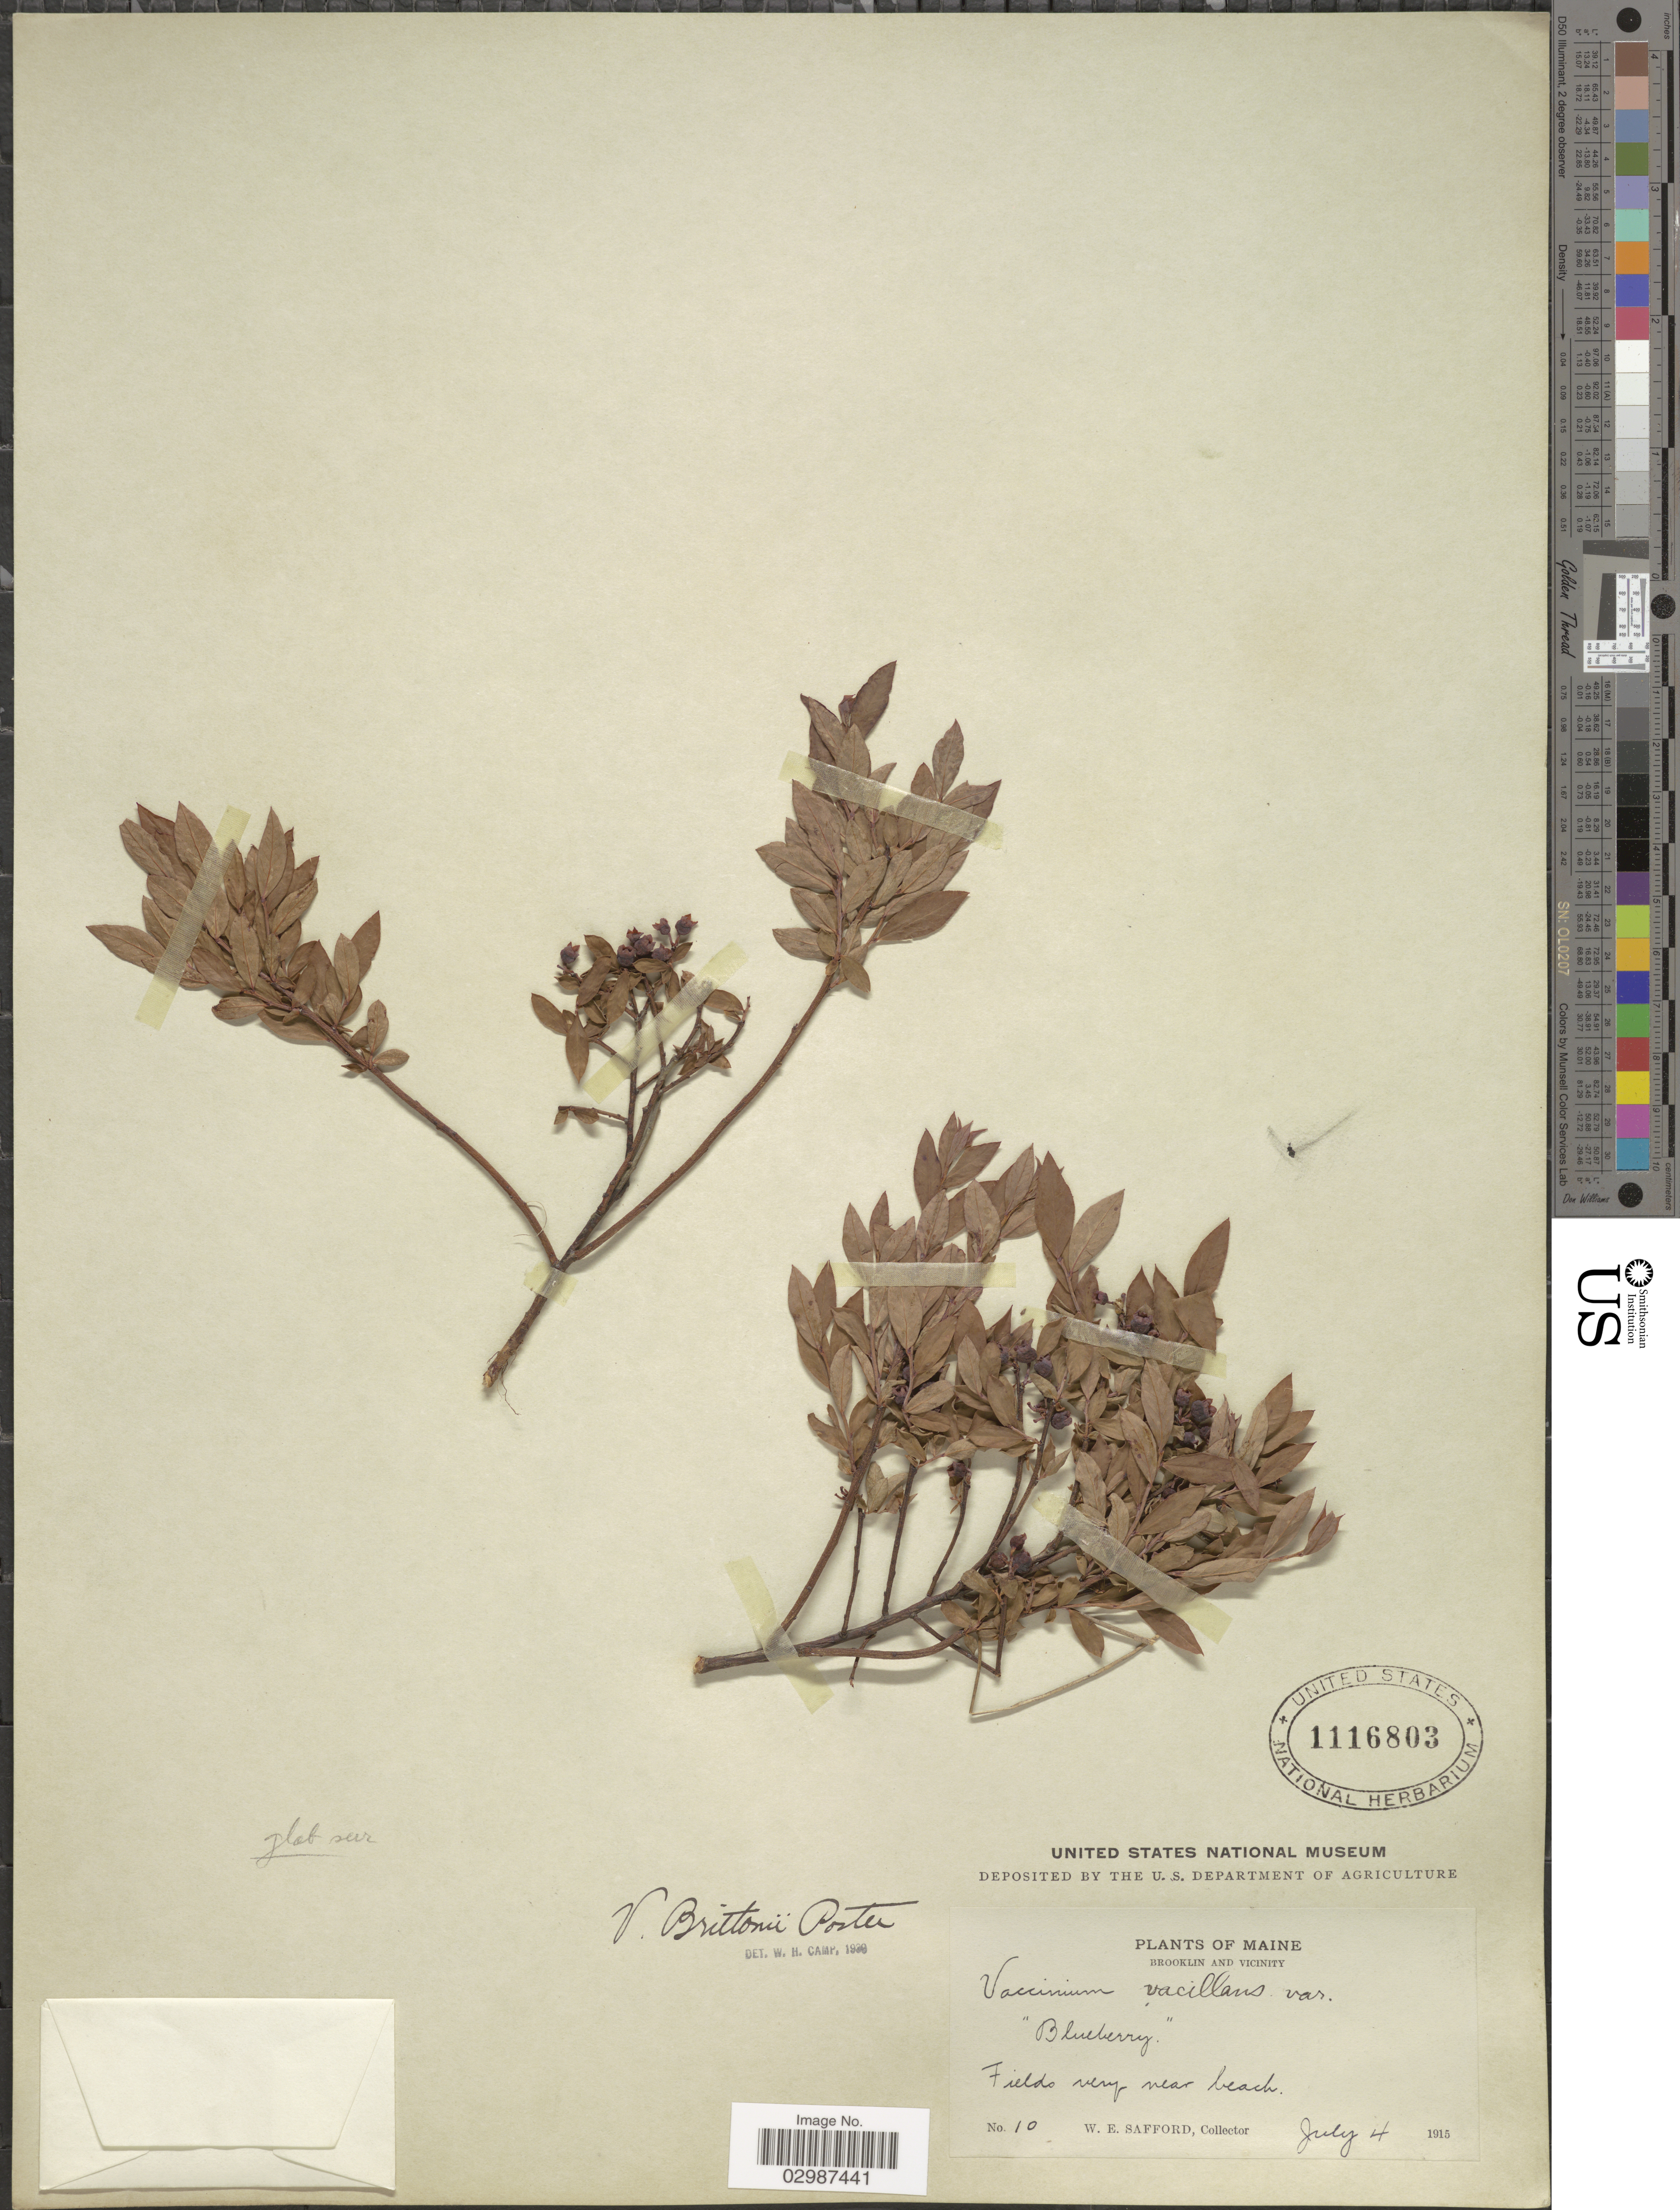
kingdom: Plantae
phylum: Tracheophyta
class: Magnoliopsida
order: Ericales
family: Ericaceae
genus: Vaccinium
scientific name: Vaccinium brittonii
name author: Porter ex E.P. Bicknell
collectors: W. E. Safford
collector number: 10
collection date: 1915-07-04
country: United States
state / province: Maine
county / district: Hancock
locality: Brooklin and vicinity. Fields very near beach.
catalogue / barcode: US 1116803